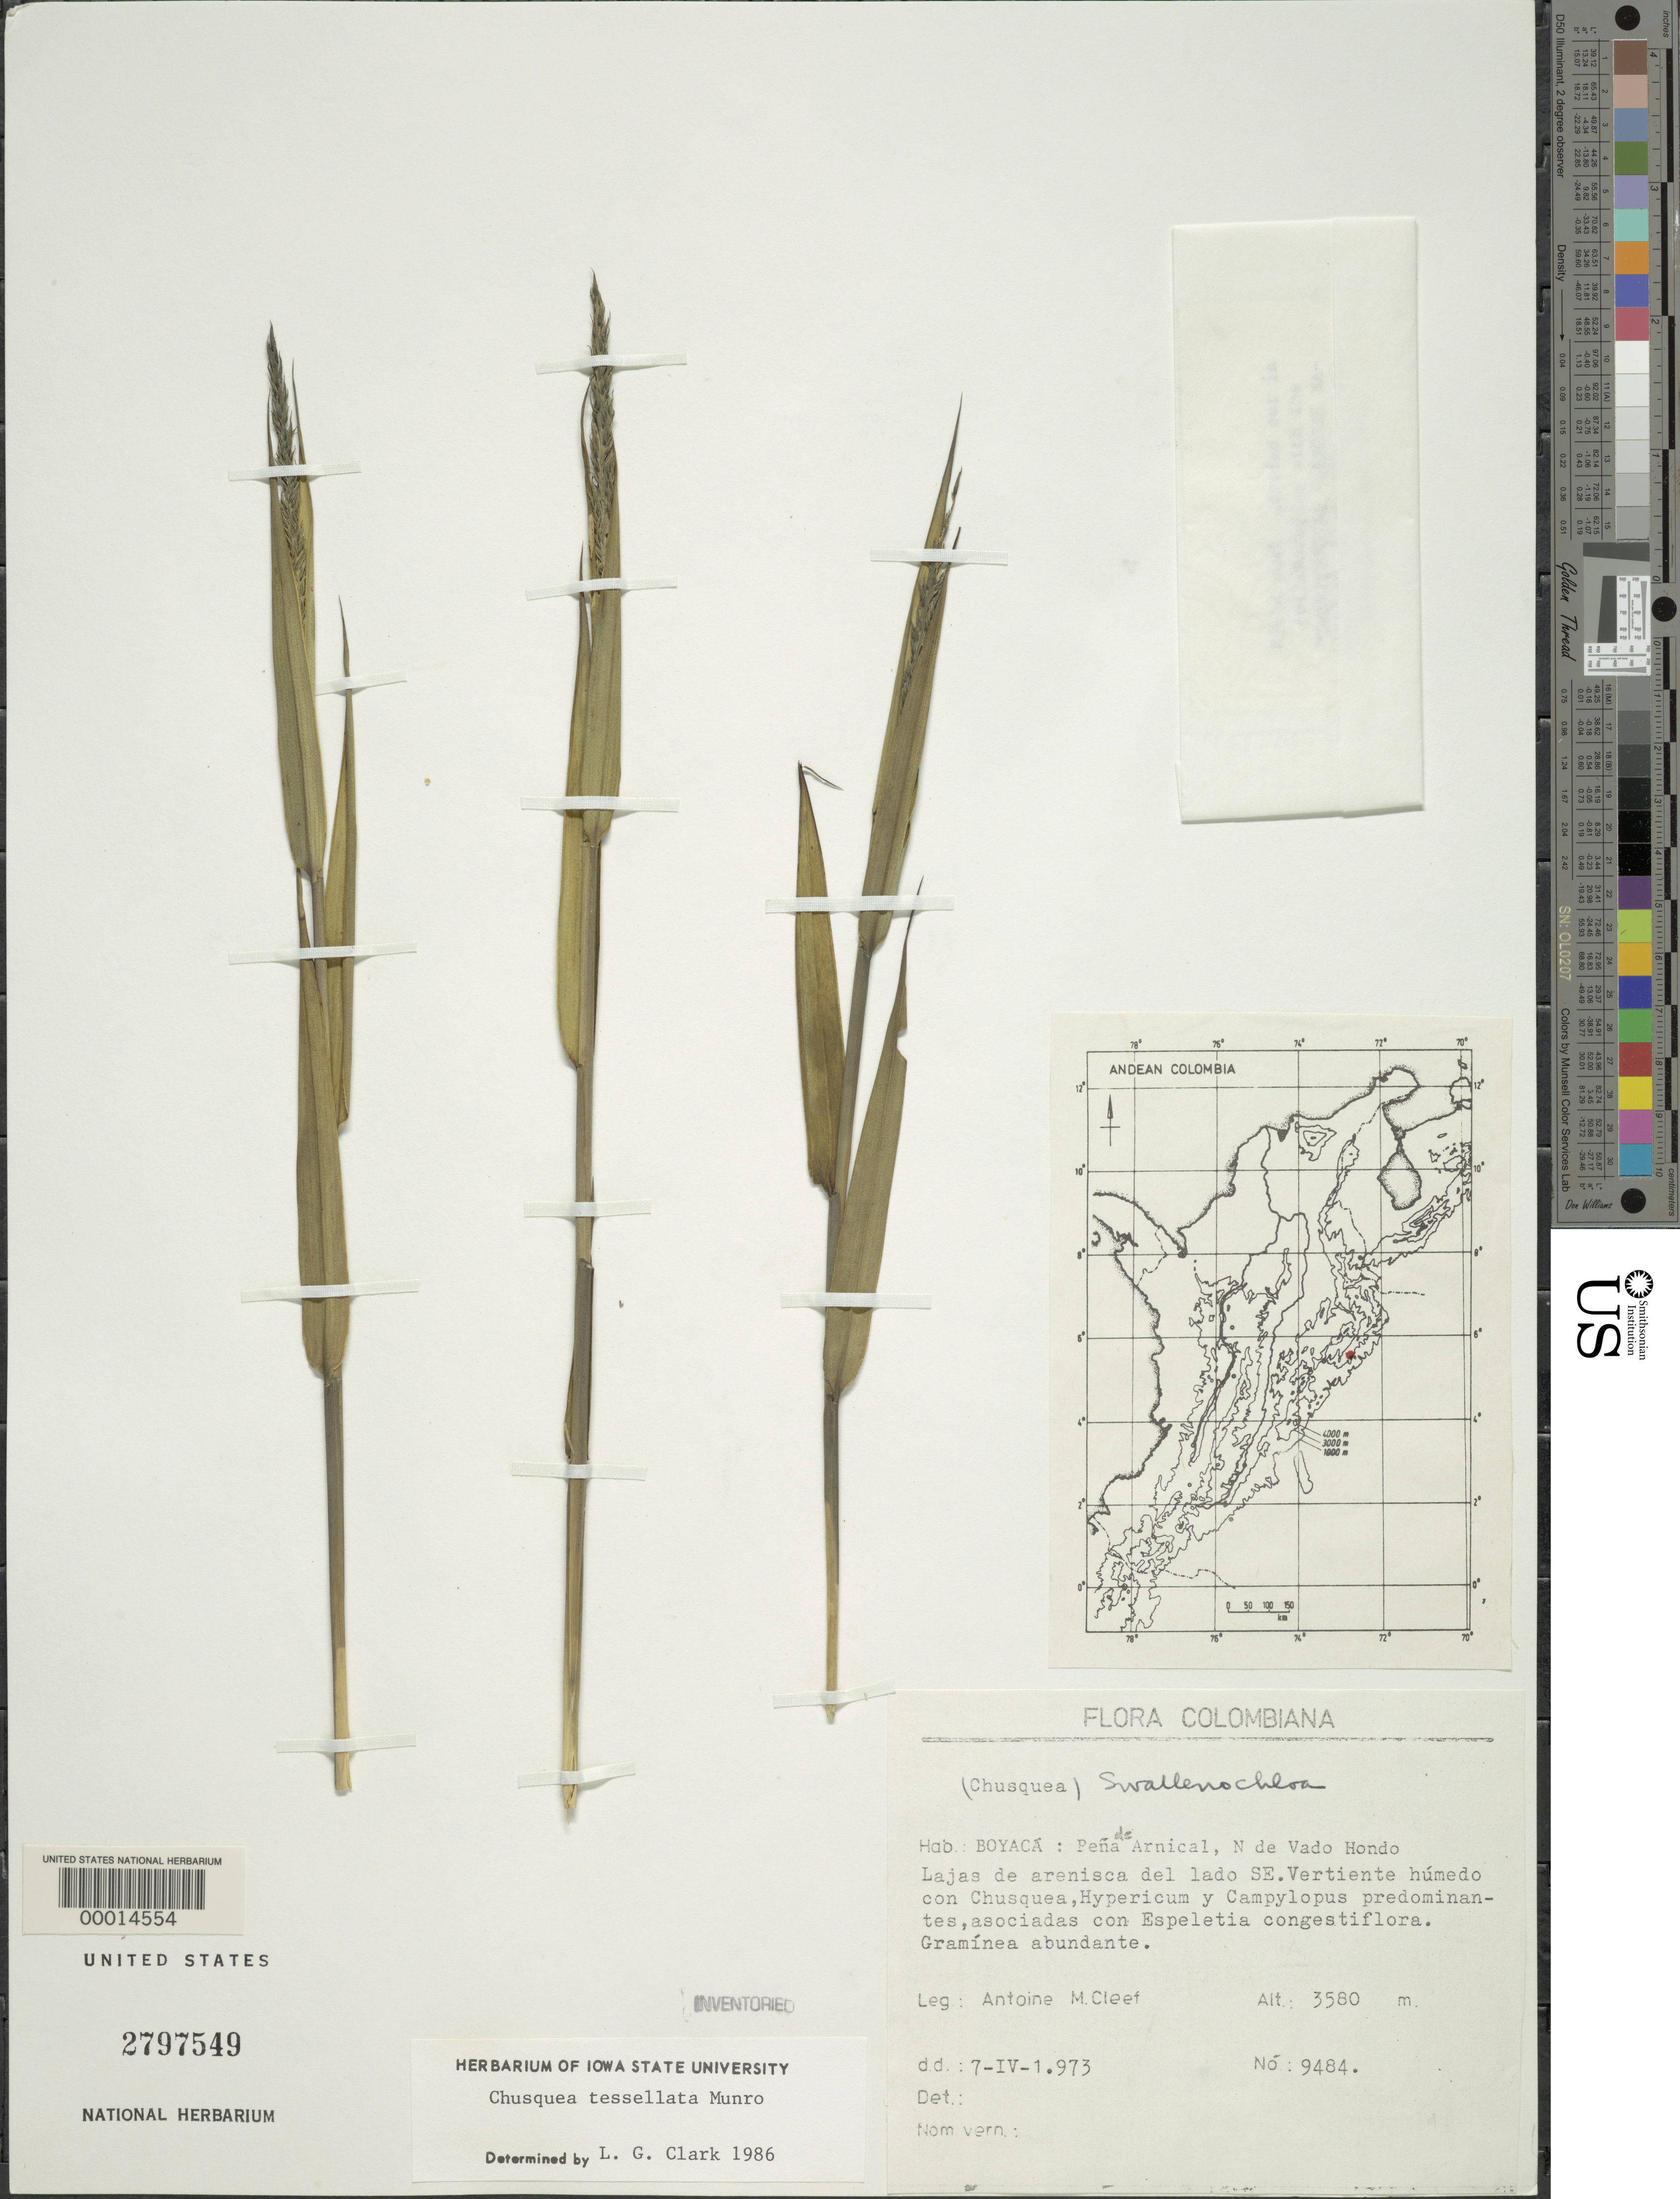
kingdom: Plantae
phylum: Tracheophyta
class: Liliopsida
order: Poales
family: Poaceae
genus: Chusquea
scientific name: Chusquea tessellata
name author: Munro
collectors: A. M. Cleef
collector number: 9484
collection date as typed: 07 Apr 1973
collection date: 1973-04-07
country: Colombia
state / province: Boyacá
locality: PeNEde Arnical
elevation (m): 3580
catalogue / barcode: US 2797549